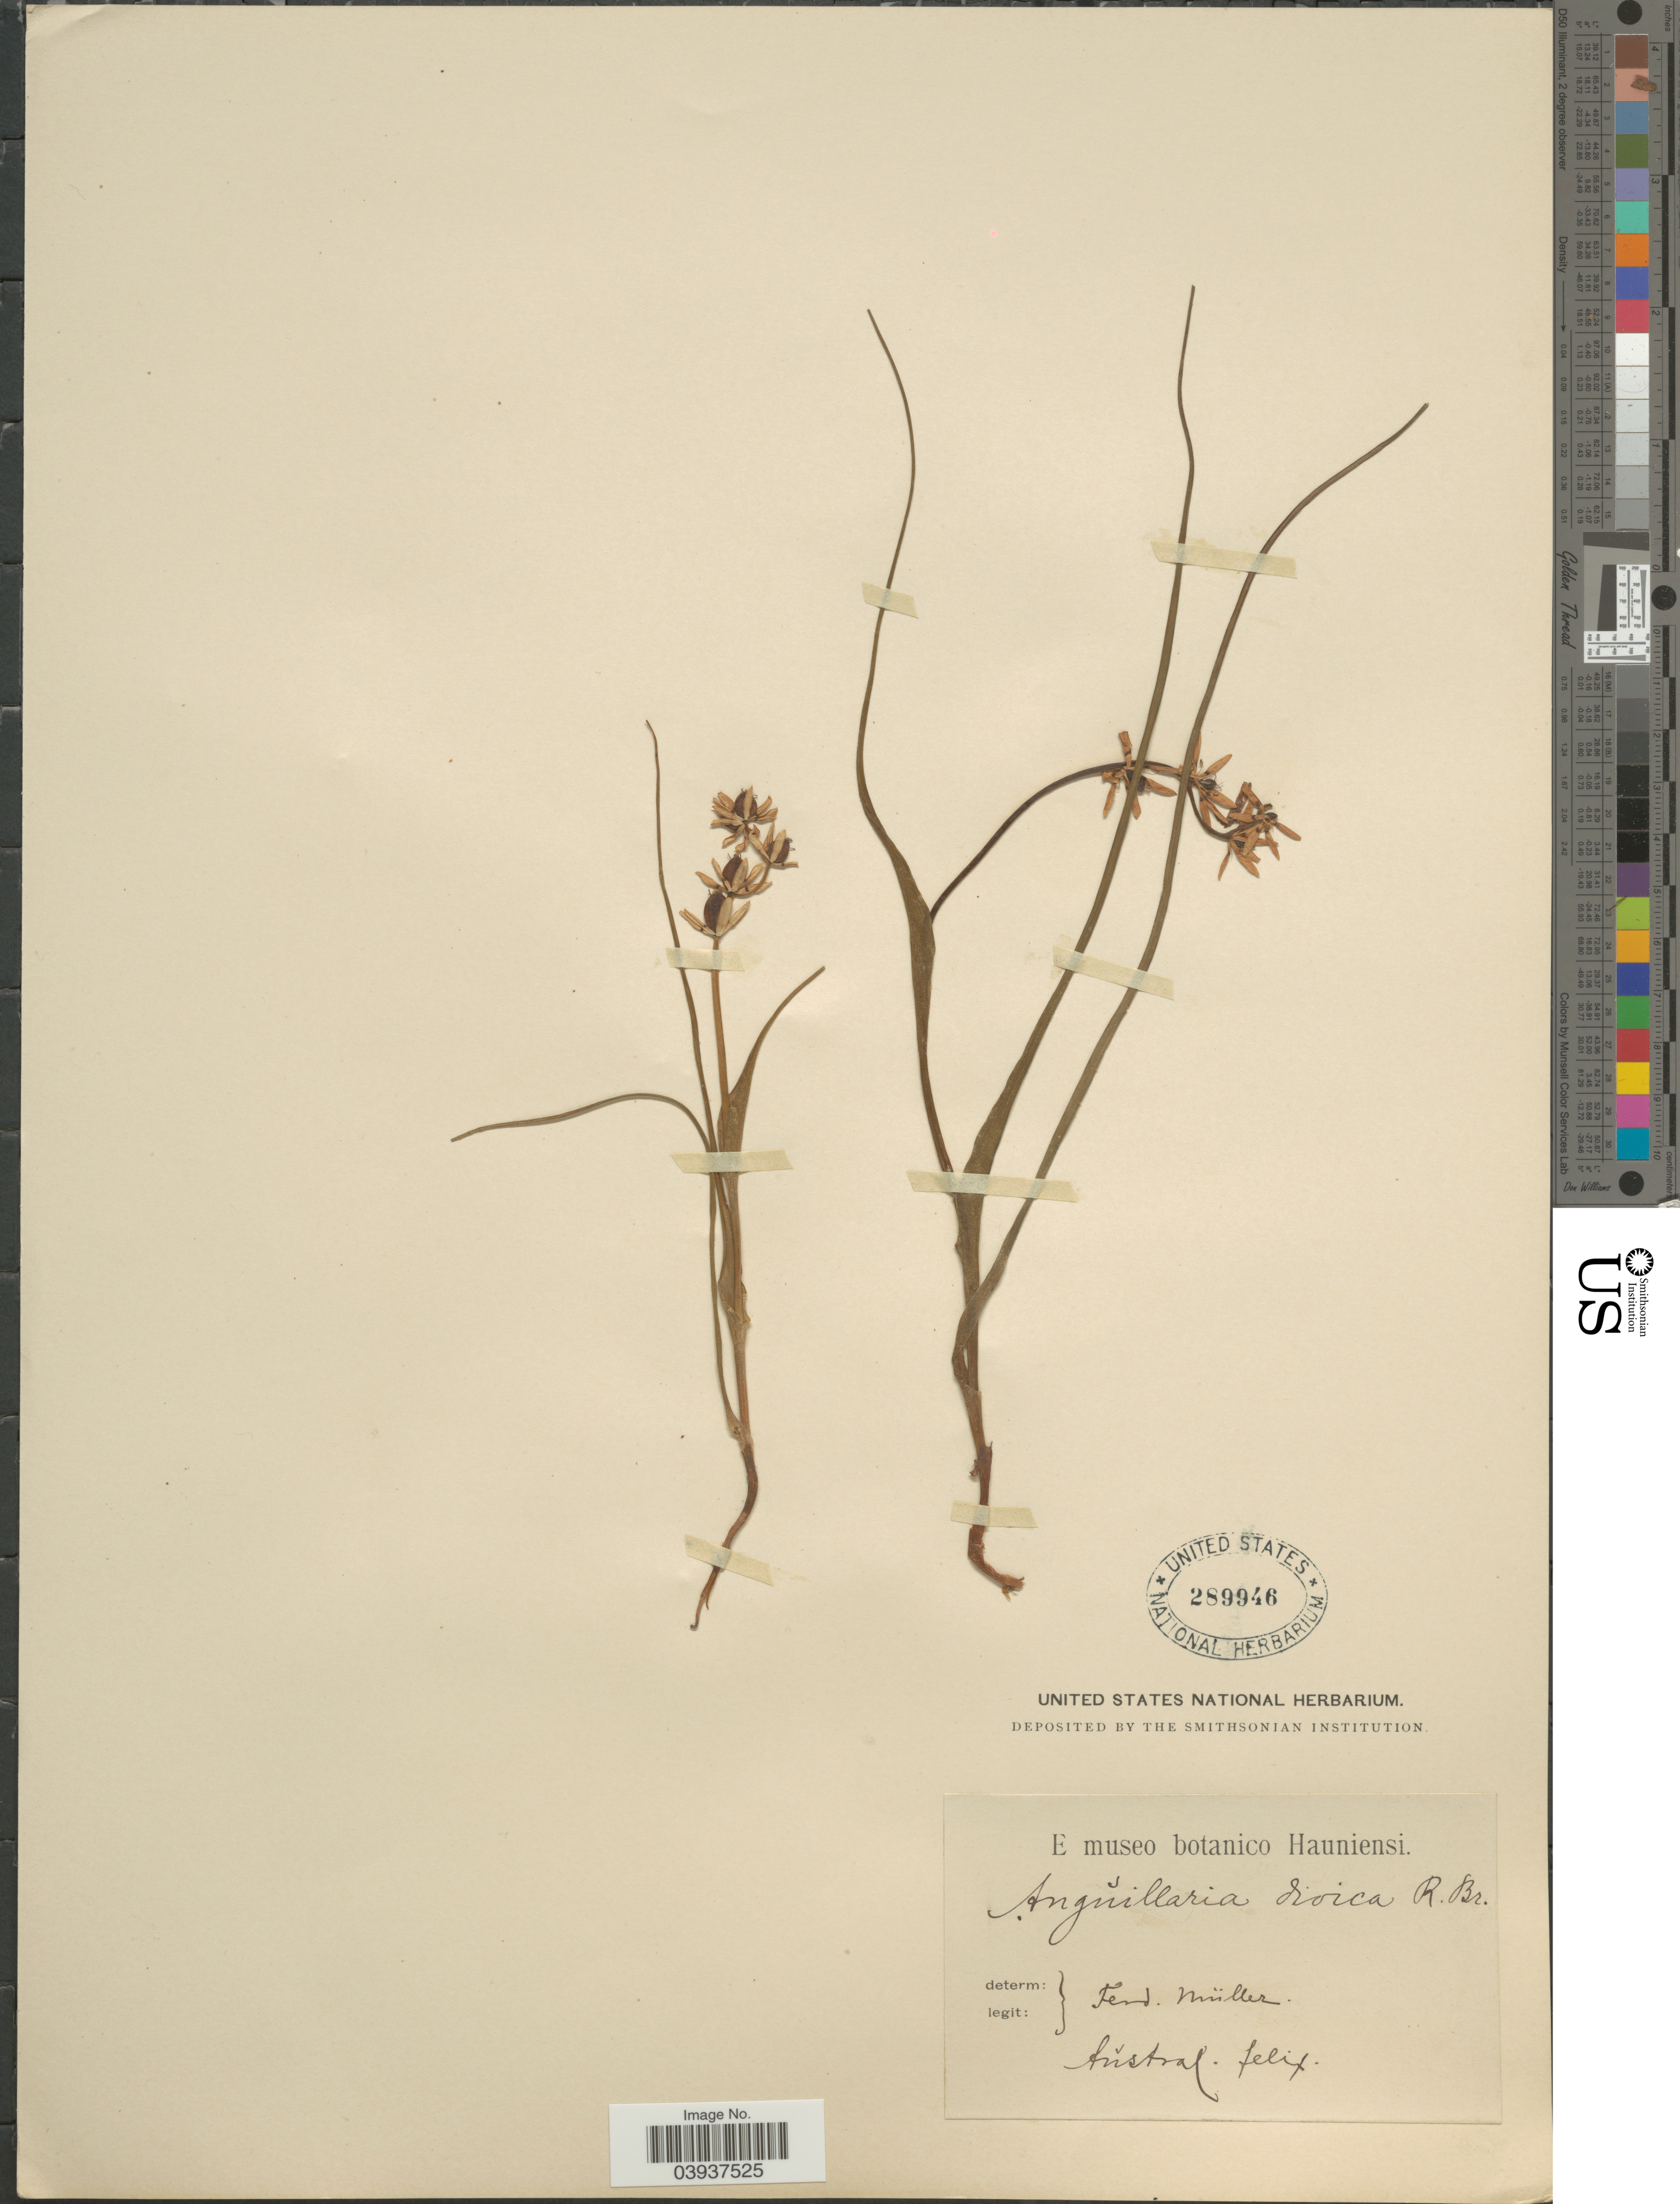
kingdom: Plantae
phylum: Tracheophyta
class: Liliopsida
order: Liliales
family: Colchicaceae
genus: Wurmbea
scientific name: Wurmbea dioica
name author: (R. Br.) F. Muell.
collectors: F. Muller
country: Australia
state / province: Victoria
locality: Austral. felix.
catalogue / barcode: US 289946